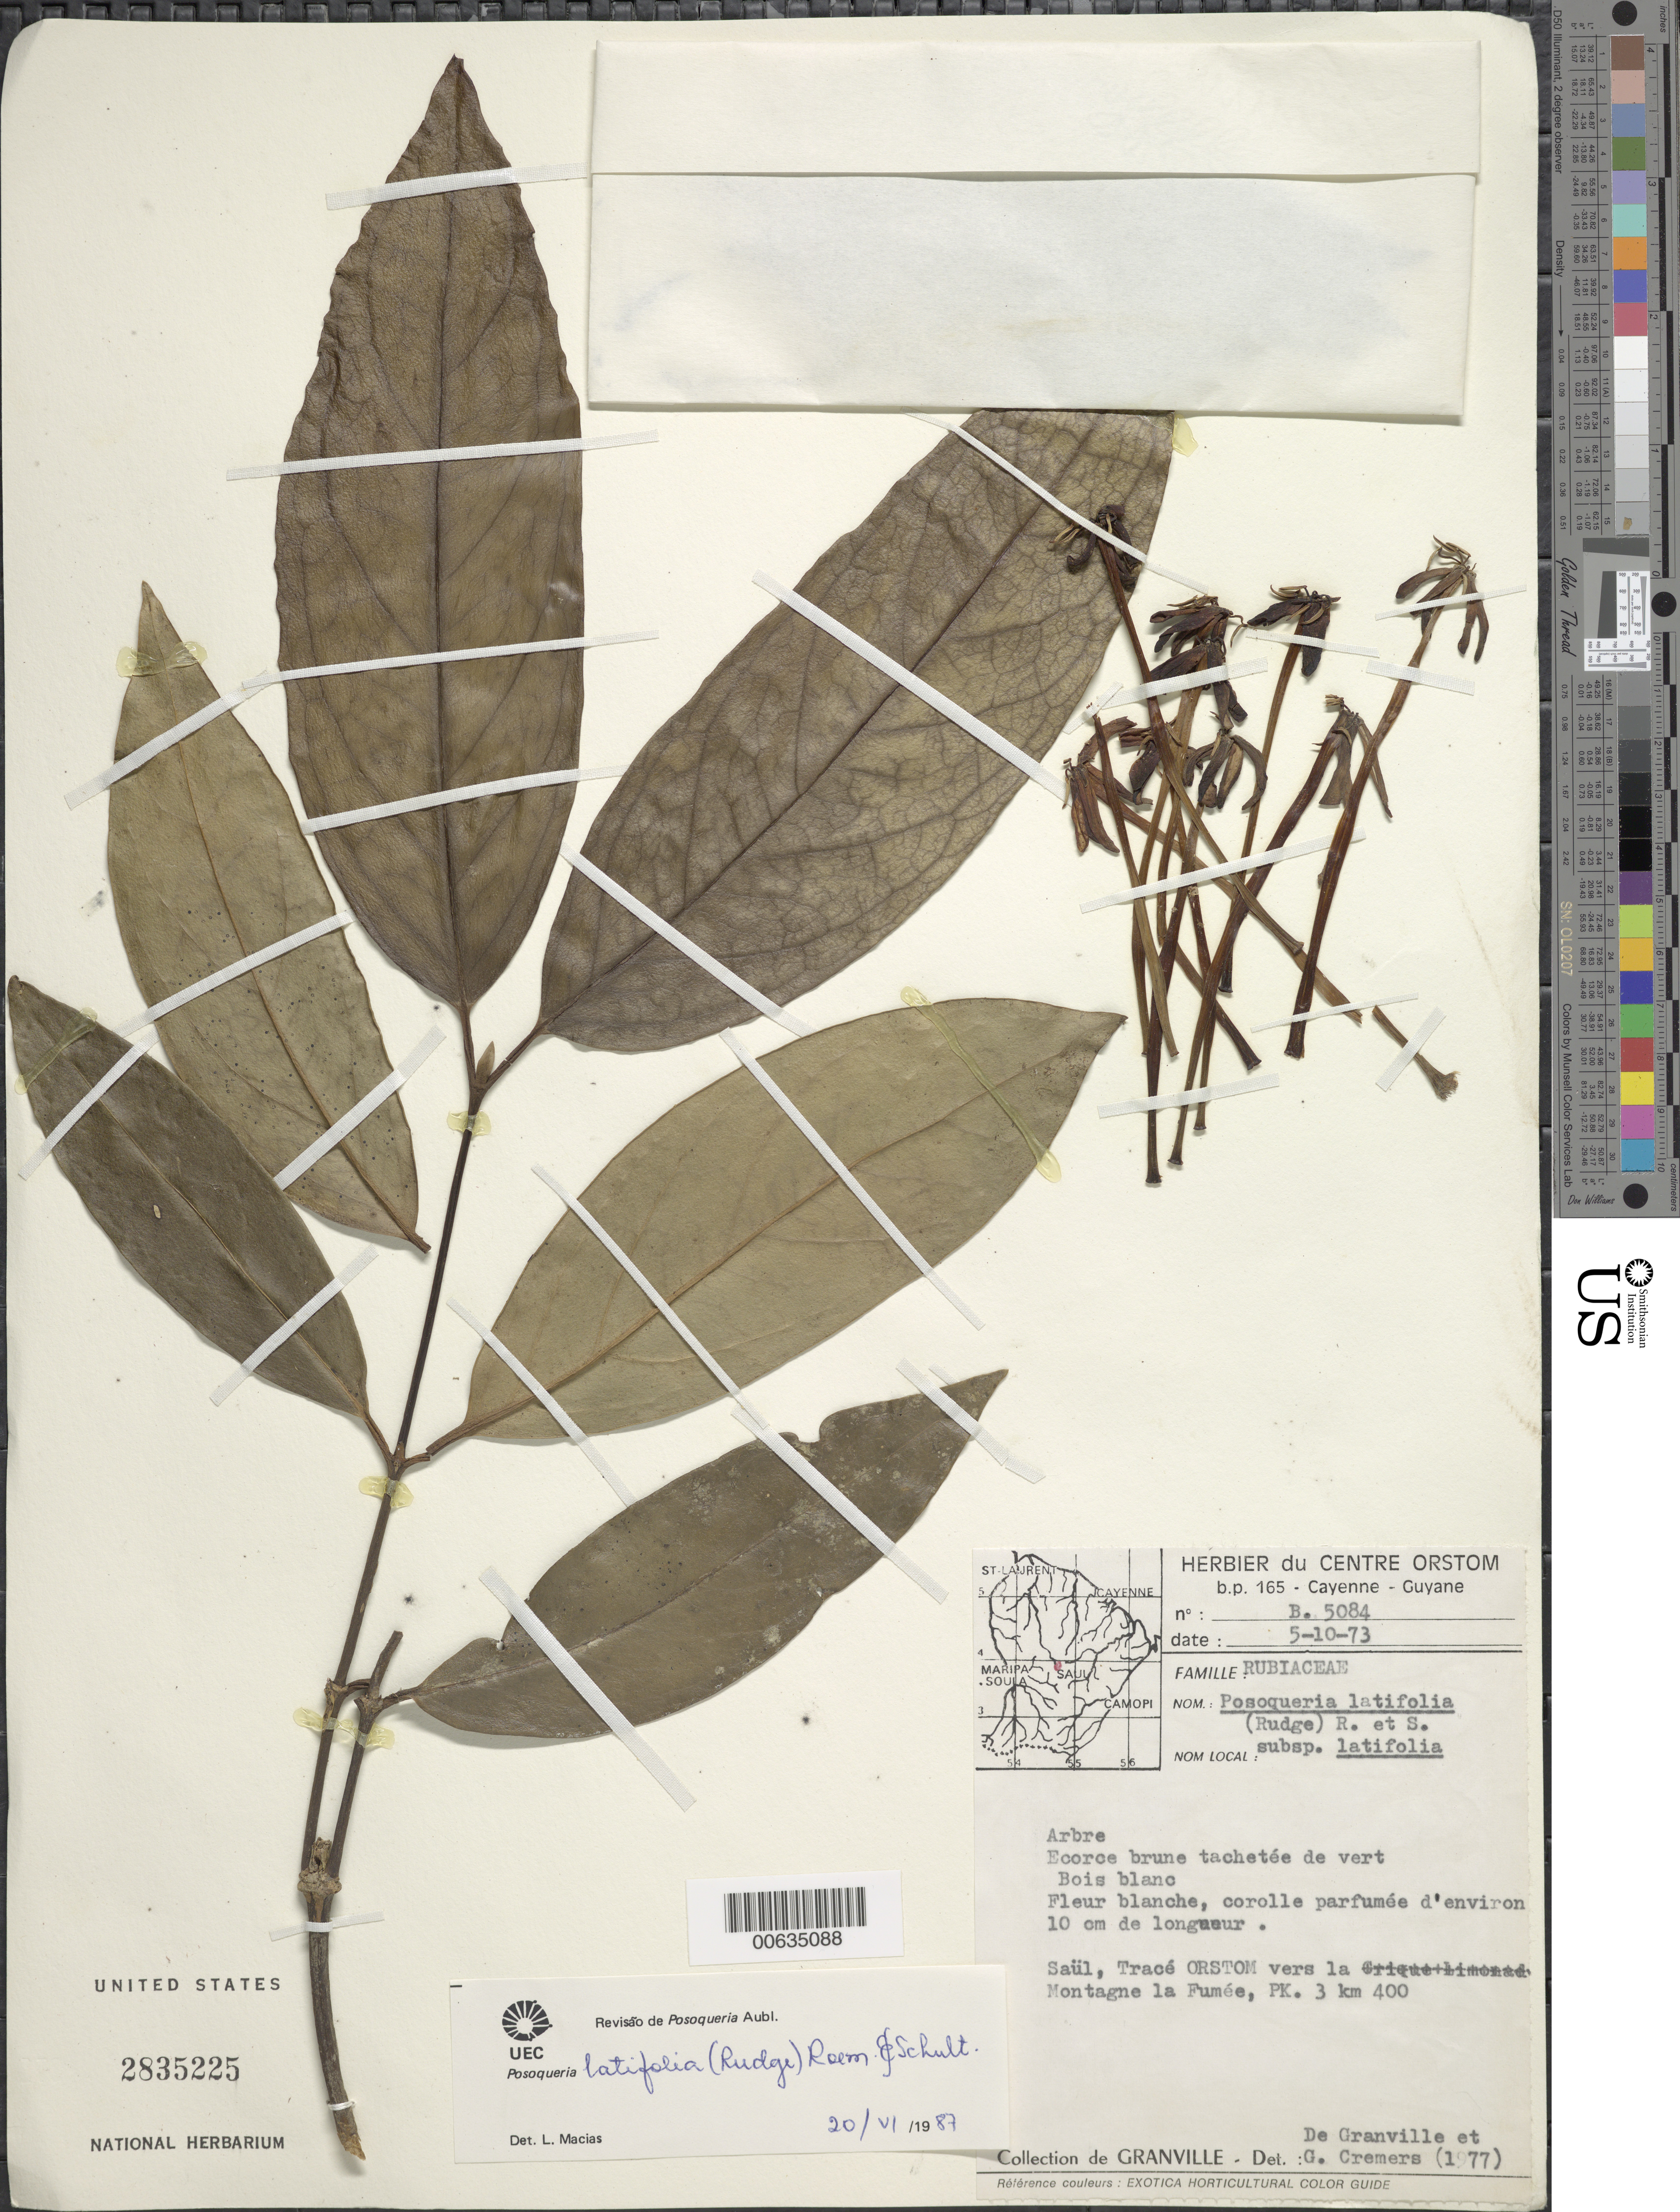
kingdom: Plantae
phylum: Tracheophyta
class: Magnoliopsida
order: Gentianales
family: Rubiaceae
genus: Posoqueria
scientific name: Posoqueria latifolia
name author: (Rudge) Roem. & Schult.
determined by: Macias, L.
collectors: J.-J. de Granville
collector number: B 5084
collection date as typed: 5-Oct-73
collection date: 1973-10-05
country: French Guiana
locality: Saül, Tracé ORSTOM vers la Montagne la Fumée, PK 3, km 400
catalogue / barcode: US 2835225